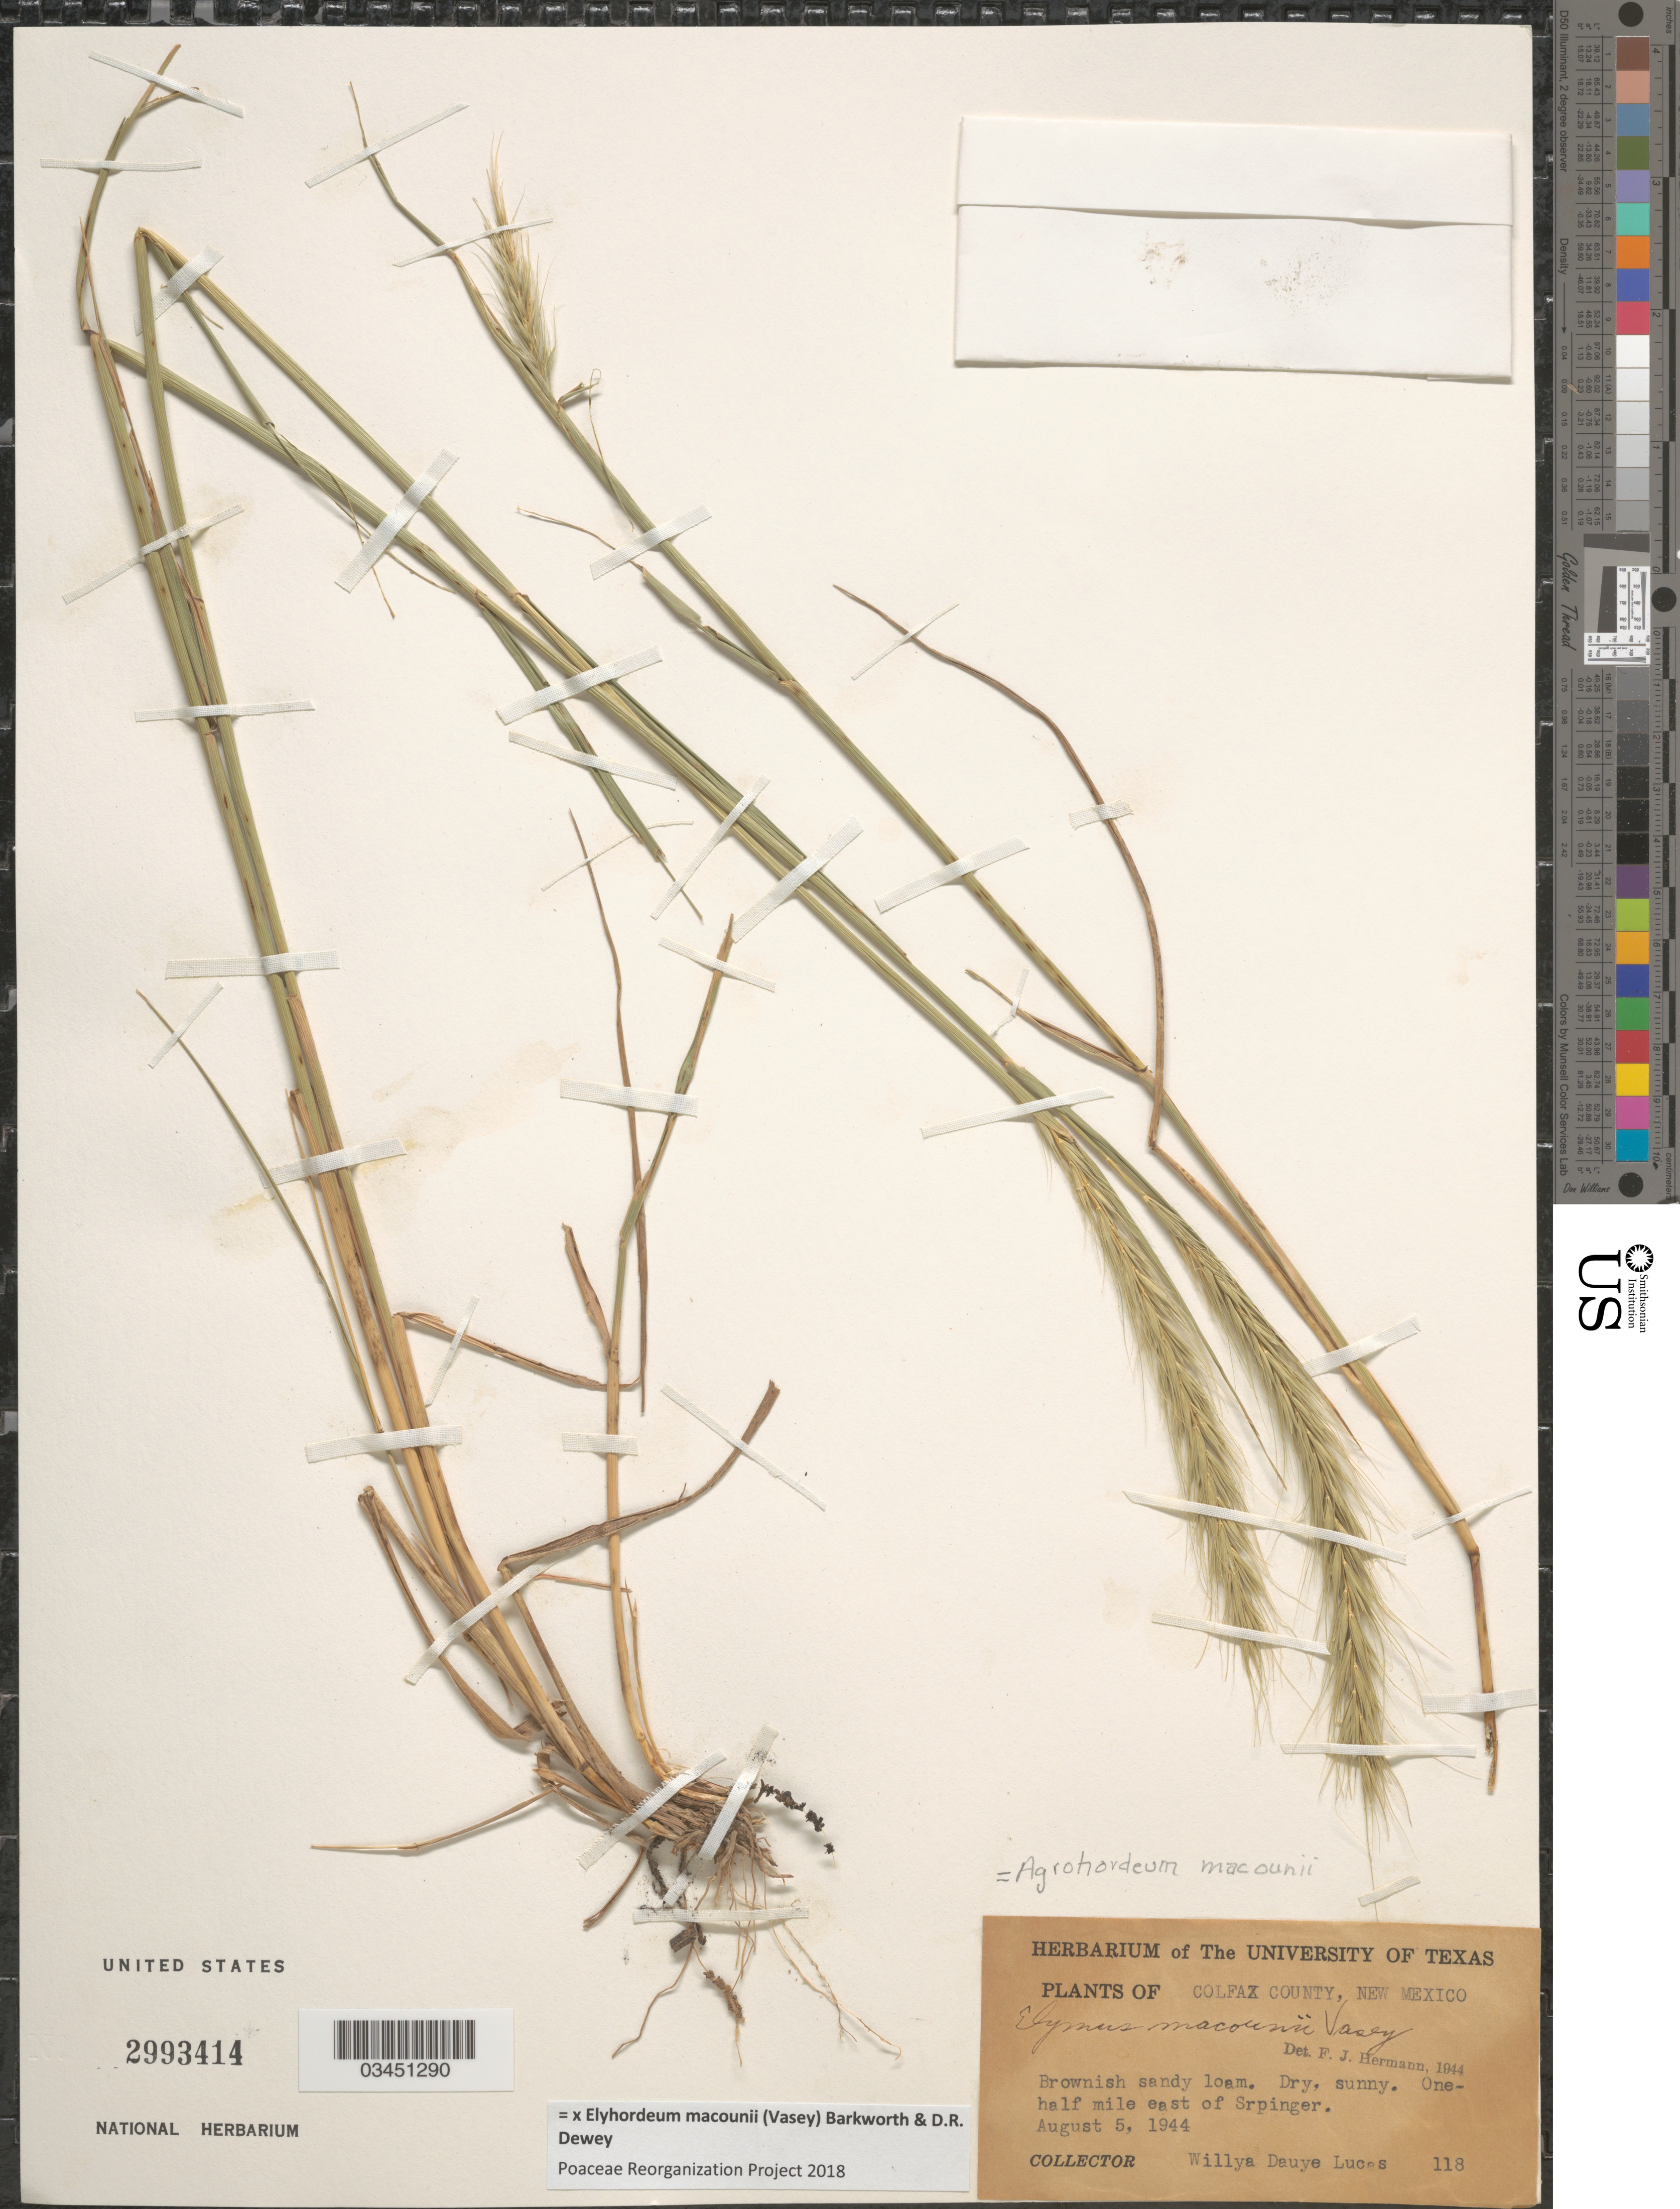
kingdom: Plantae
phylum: Tracheophyta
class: Liliopsida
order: Poales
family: Poaceae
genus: Elyhordeum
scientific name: x Elyhordeum macounii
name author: (Vasey) Barkworth & Dewey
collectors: W. Lucas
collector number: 118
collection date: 1944-08-05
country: United States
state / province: New Mexico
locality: Colfax County. One-half mile east of Srpinger.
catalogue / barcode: US 2993414